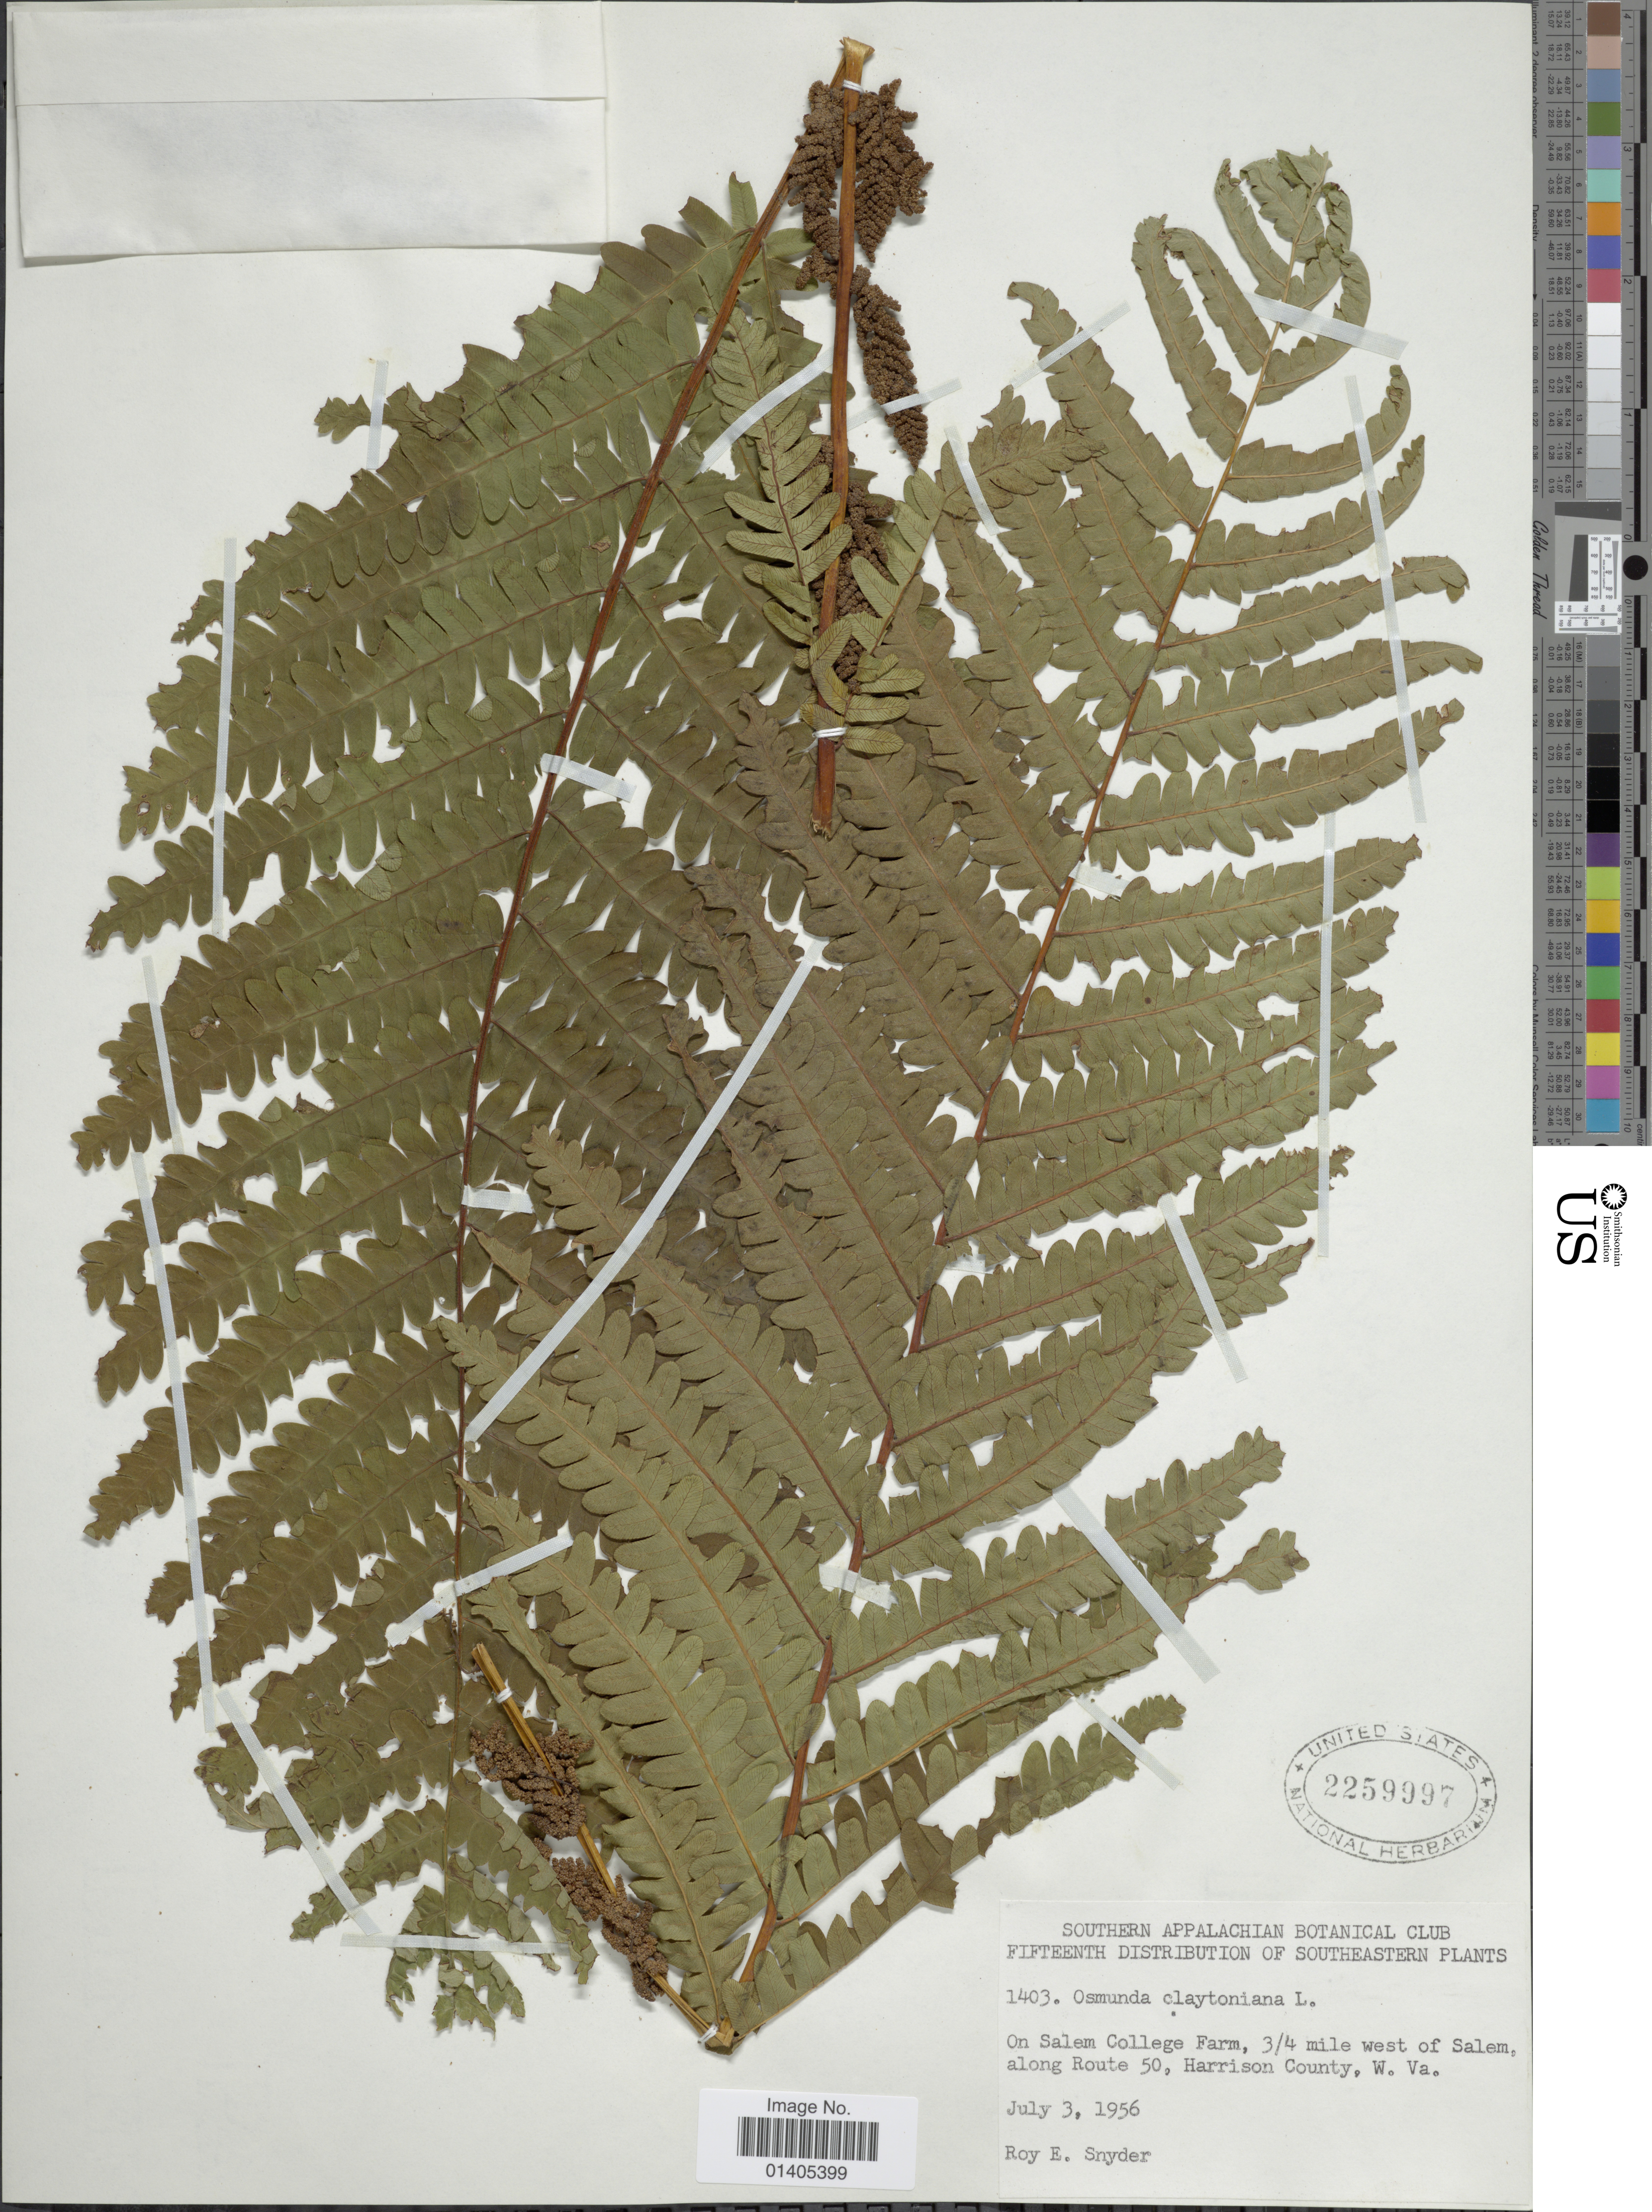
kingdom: Plantae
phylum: Tracheophyta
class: Polypodiopsida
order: Osmundales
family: Osmundaceae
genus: Osmunda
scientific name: Osmunda claytoniana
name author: (L.) Tagawa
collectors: R. Snyder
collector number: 1403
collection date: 1956-07-03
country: United States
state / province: West Virginia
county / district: Harrison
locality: On Salem College Farm, ¾ mile west of Salem along Route 50, harrison County, W.Va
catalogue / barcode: US 2259997